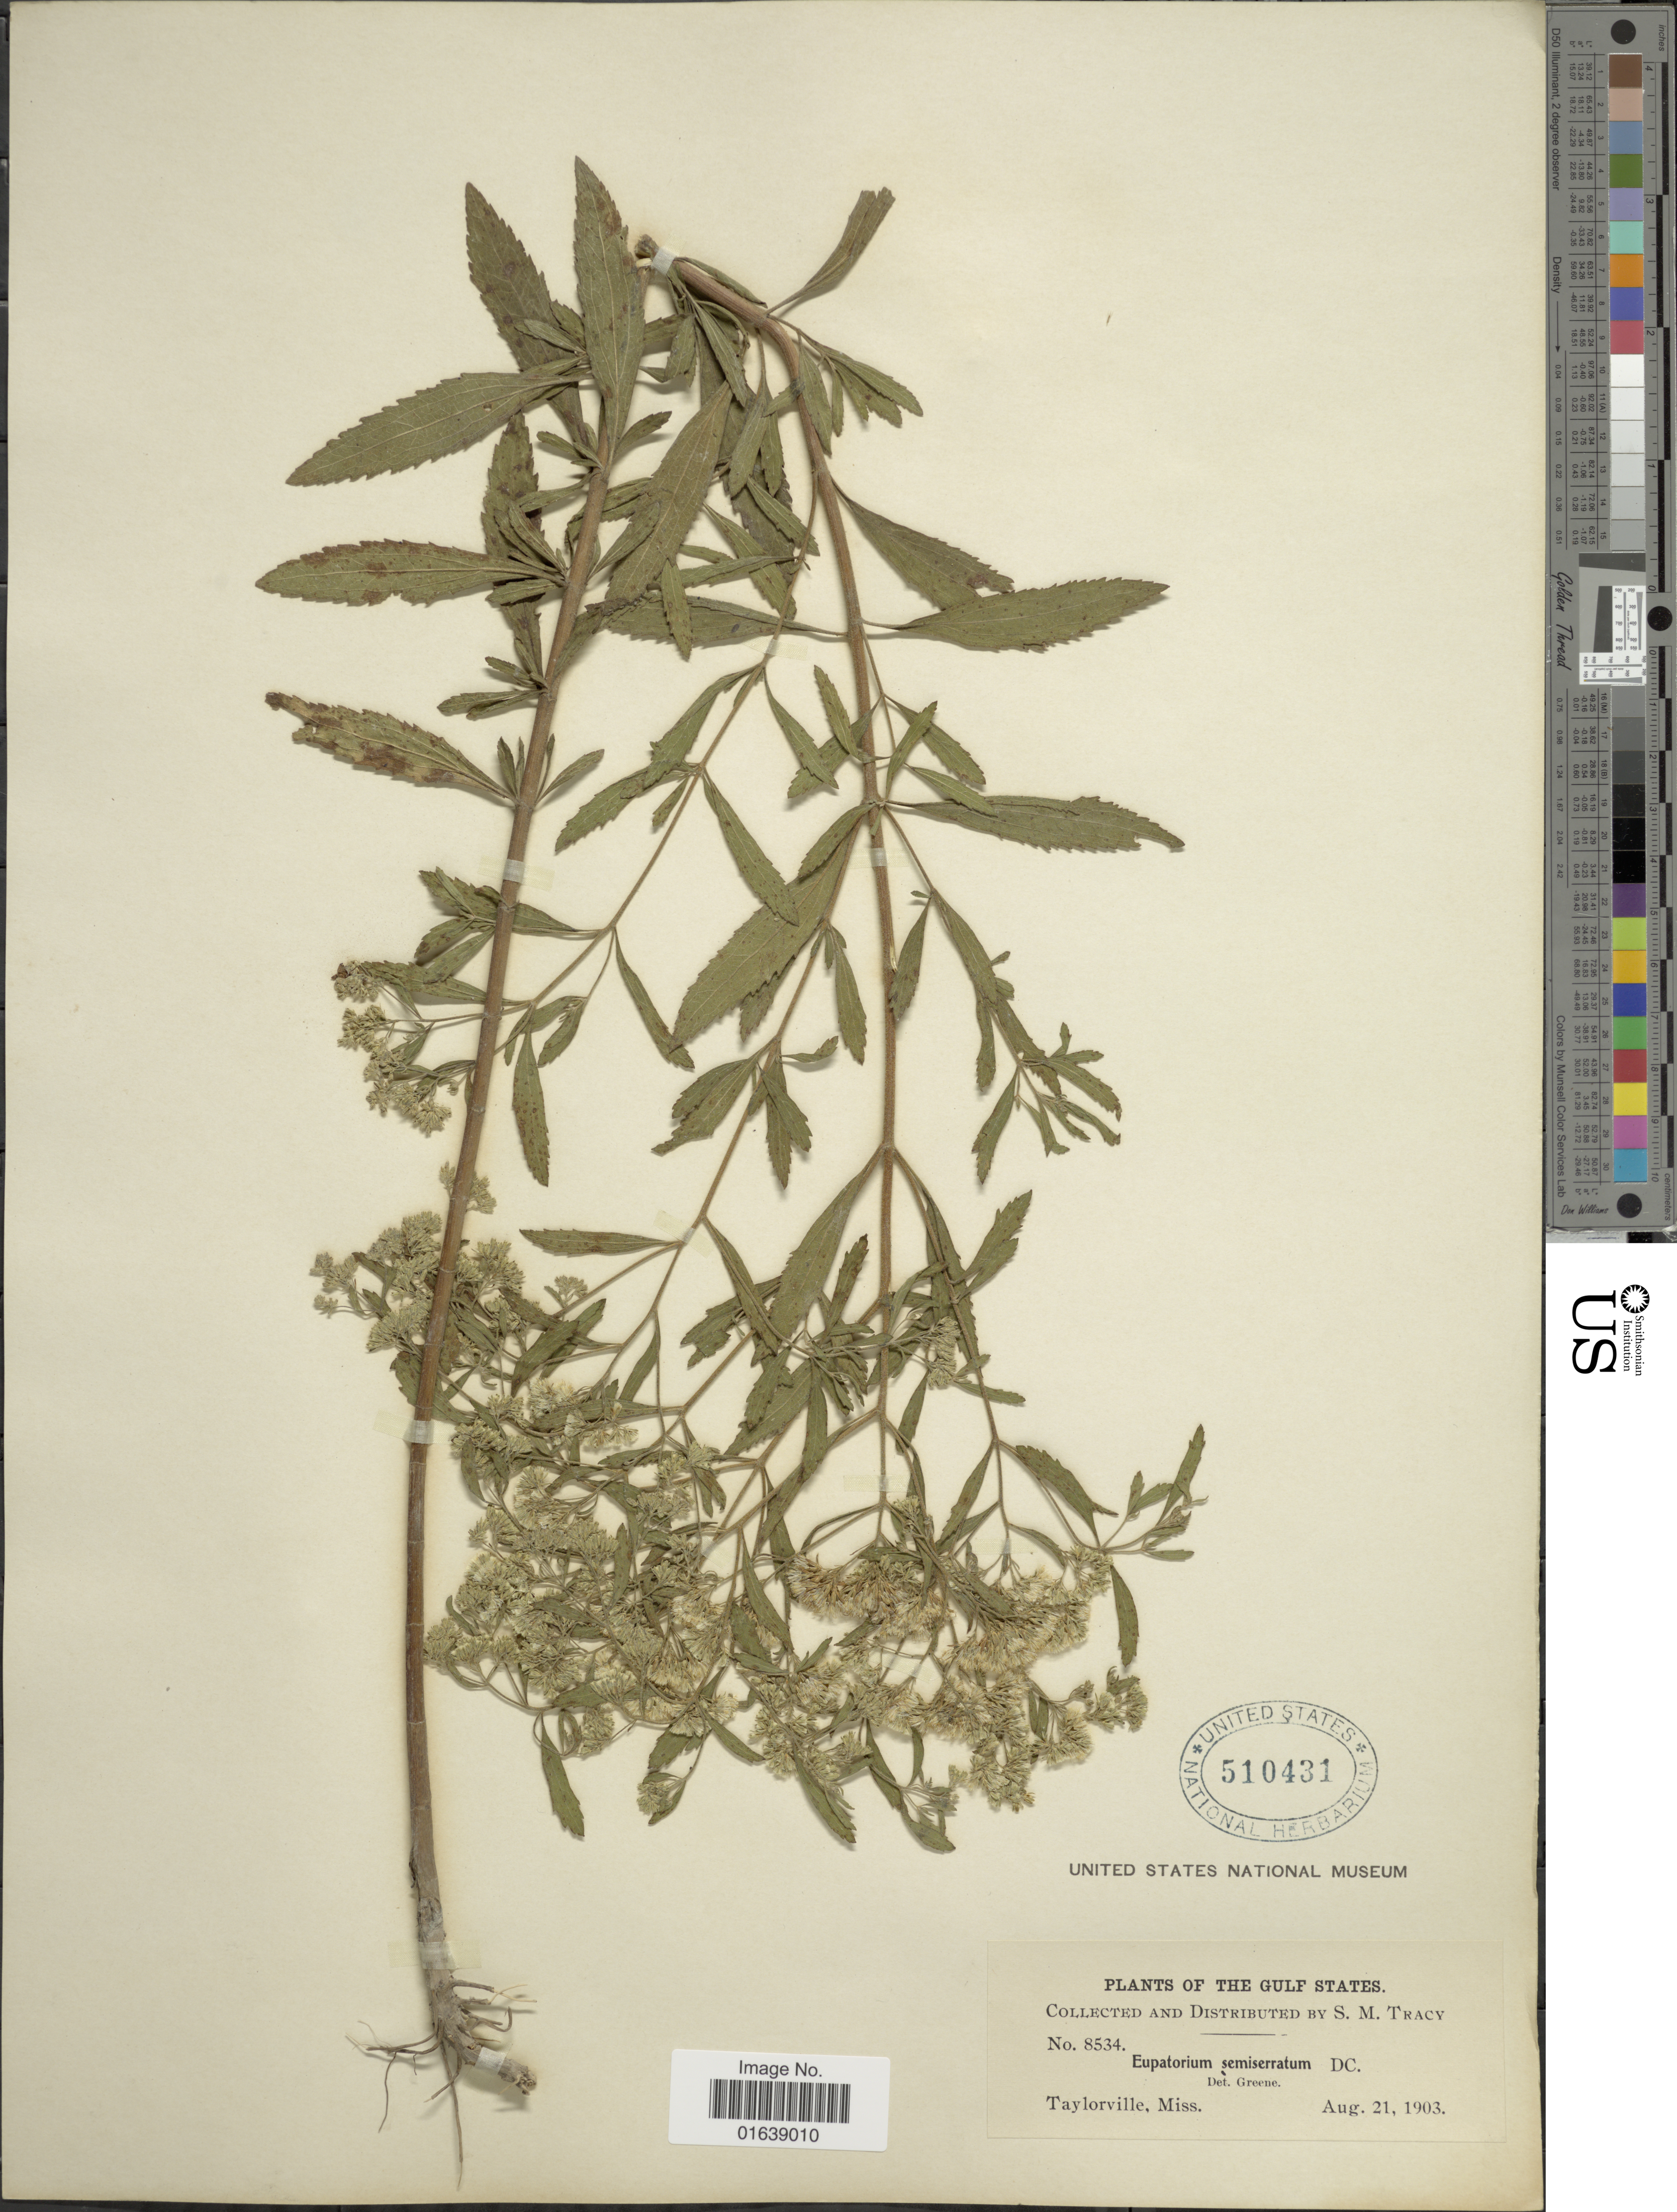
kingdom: Plantae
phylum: Tracheophyta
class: Magnoliopsida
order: Asterales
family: Asteraceae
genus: Eupatorium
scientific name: Eupatorium cuneifolium var. semiserratum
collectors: S. M. Tracy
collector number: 8534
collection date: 1903-08-21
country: United States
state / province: Mississippi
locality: Taylorville, Miss.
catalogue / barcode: US 510431